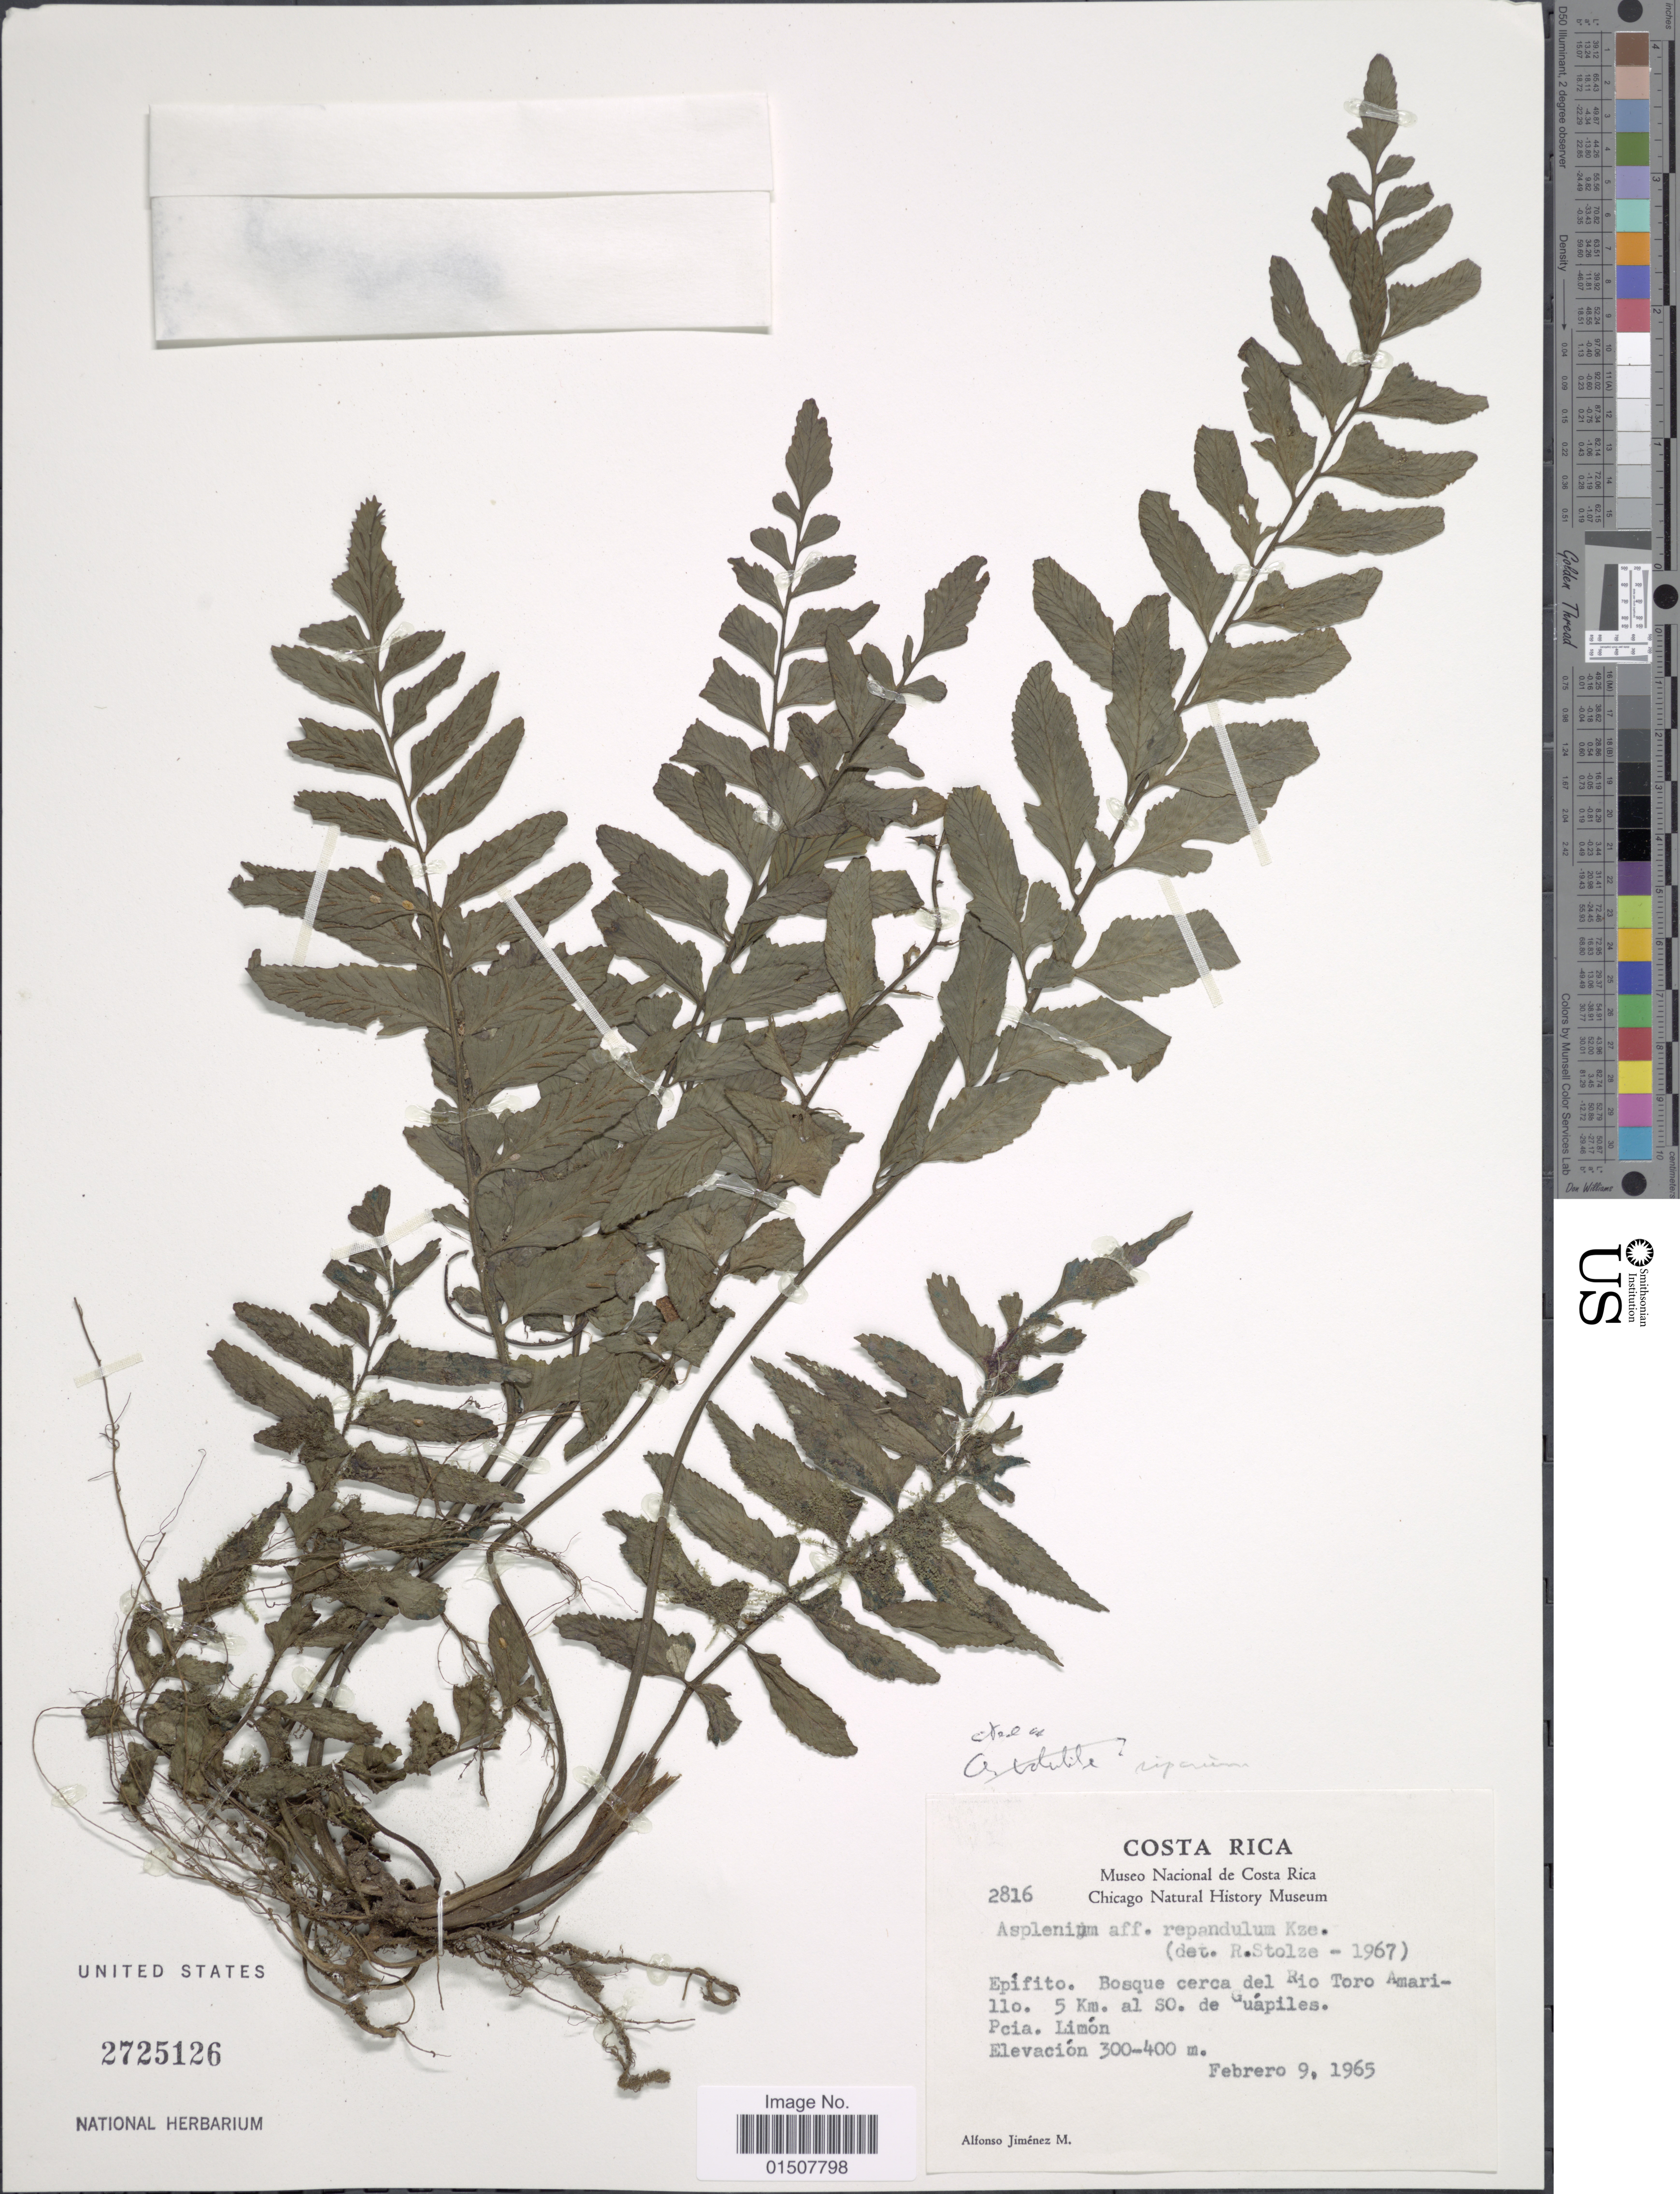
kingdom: Plantae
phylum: Tracheophyta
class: Polypodiopsida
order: Polypodiales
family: Aspleniaceae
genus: Asplenium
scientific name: Asplenium riparium Brack., nom. illeg.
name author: Brack. in Wilkes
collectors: A. Jimenez M.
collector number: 2816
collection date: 1965-02-09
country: Costa Rica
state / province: Limón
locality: Epifito. Bosque cerca del Rio Toro Amarillo. 5 Km. al SO. de Guapiles. Pcia. Limon.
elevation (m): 300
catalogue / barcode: US 2725126